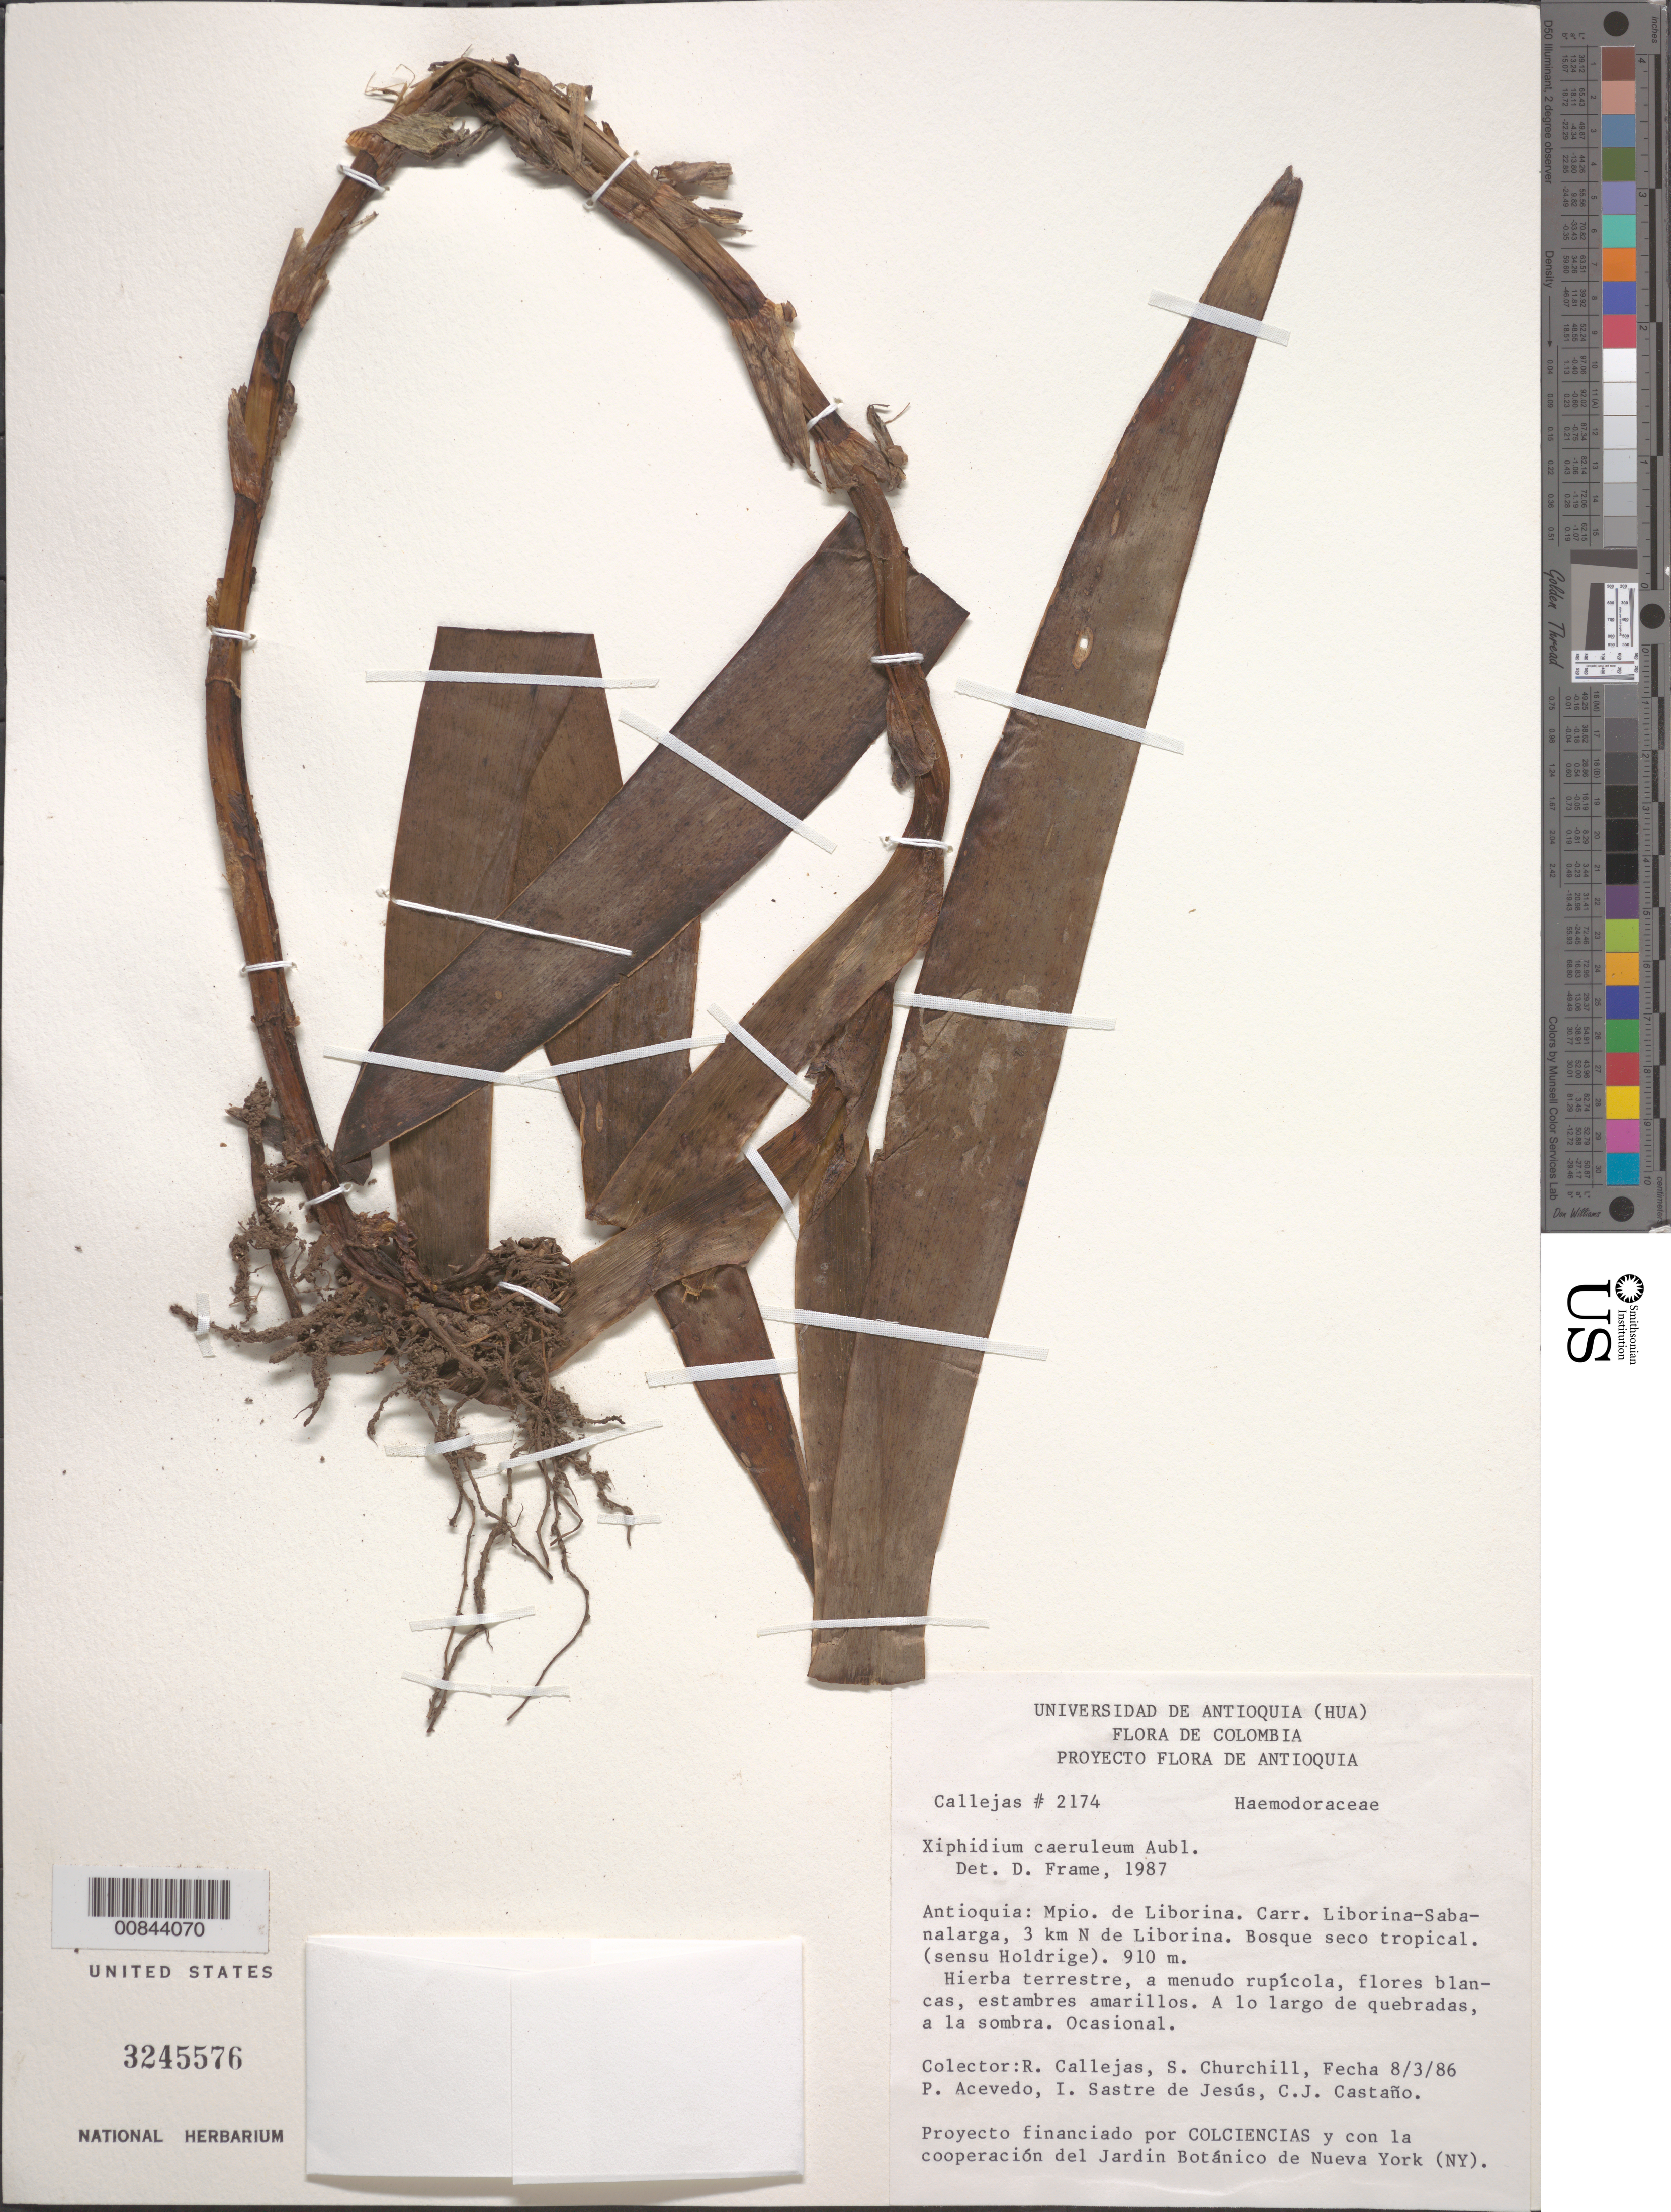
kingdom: Plantae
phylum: Tracheophyta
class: Liliopsida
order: Commelinales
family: Haemodoraceae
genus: Xiphidium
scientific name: Xiphidium caeruleum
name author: Aubl.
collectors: R. Callejas, S. P. Churchill, P. Acevedo-Rodr. & I. Sastre-de Jesús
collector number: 2174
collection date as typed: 08 Mar 1986 or 03 Aug 1986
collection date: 1986-03-08 or 1986-08-03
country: Colombia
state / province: Antioquia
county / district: Liborina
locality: Carr. Liboriana-Sabanalarga, N de Liborina.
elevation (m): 910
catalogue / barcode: US 3245576